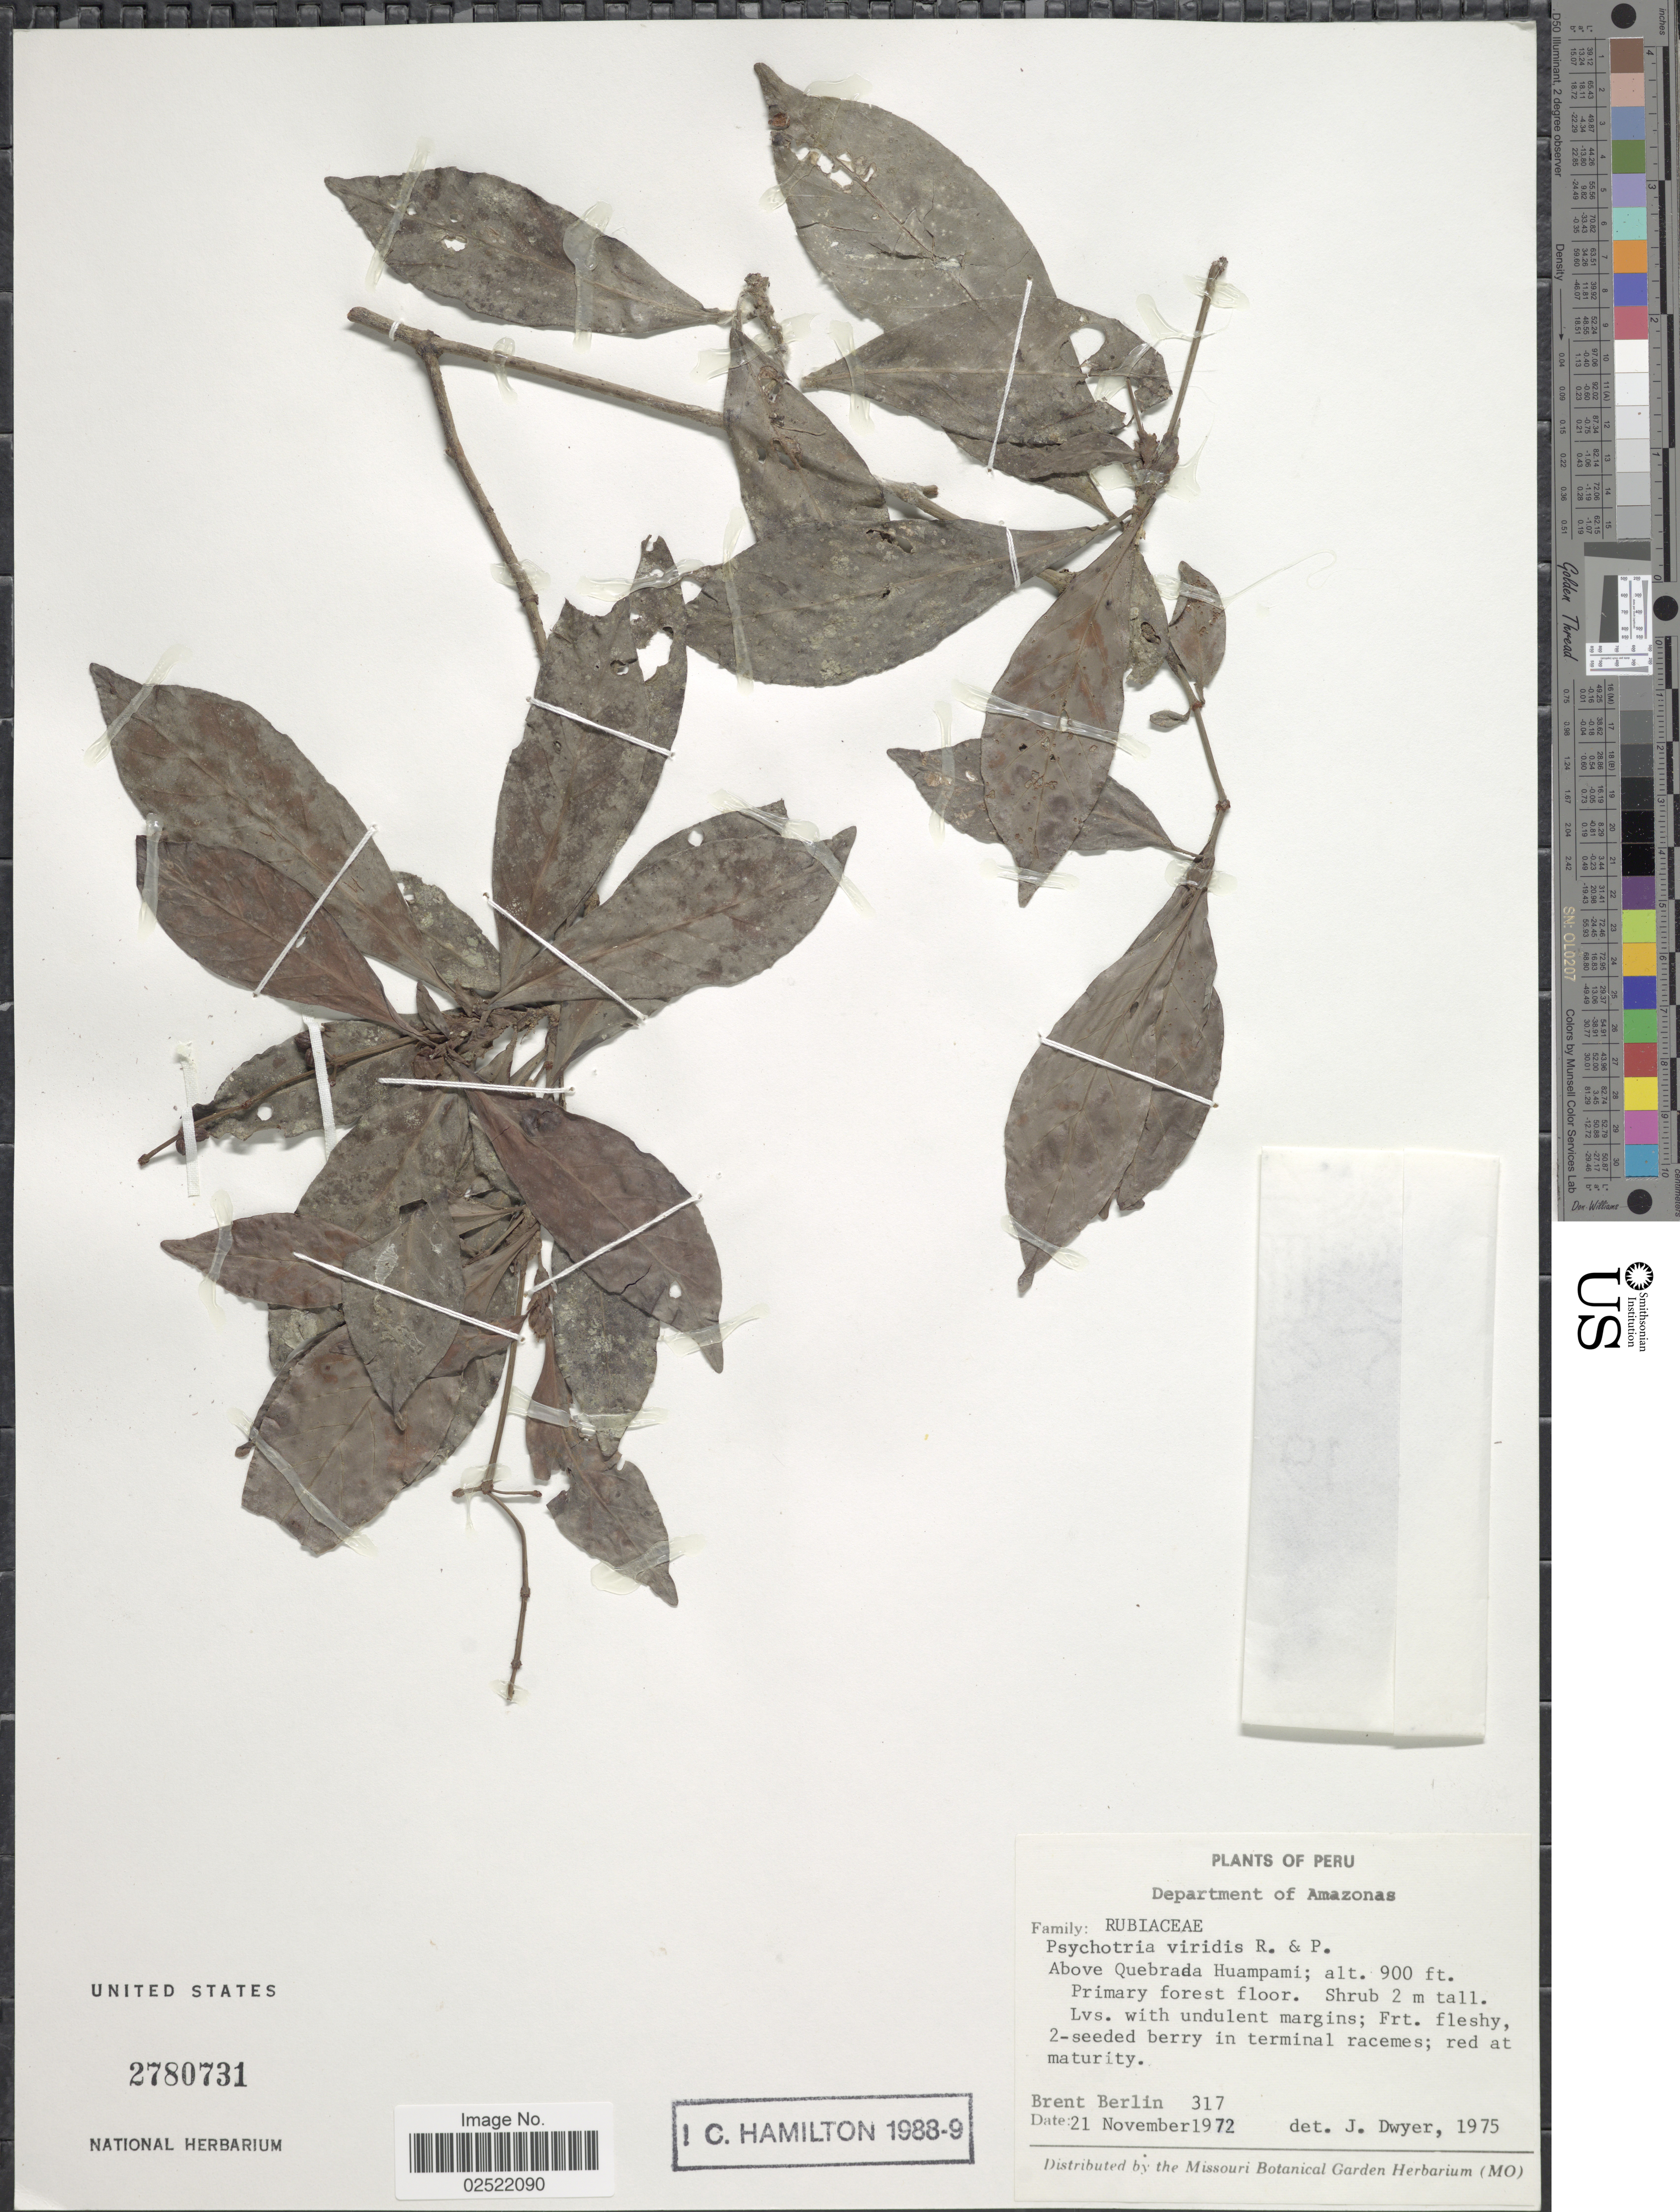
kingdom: Plantae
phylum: Tracheophyta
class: Magnoliopsida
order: Gentianales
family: Rubiaceae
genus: Psychotria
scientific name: Psychotria viridis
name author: Ruiz & Pav.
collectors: B. Berlin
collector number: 317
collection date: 1972-11-21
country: Peru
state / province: Amazonas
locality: Department of Amazonas. Above Quebrada Huampami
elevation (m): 274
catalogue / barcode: US 2780731